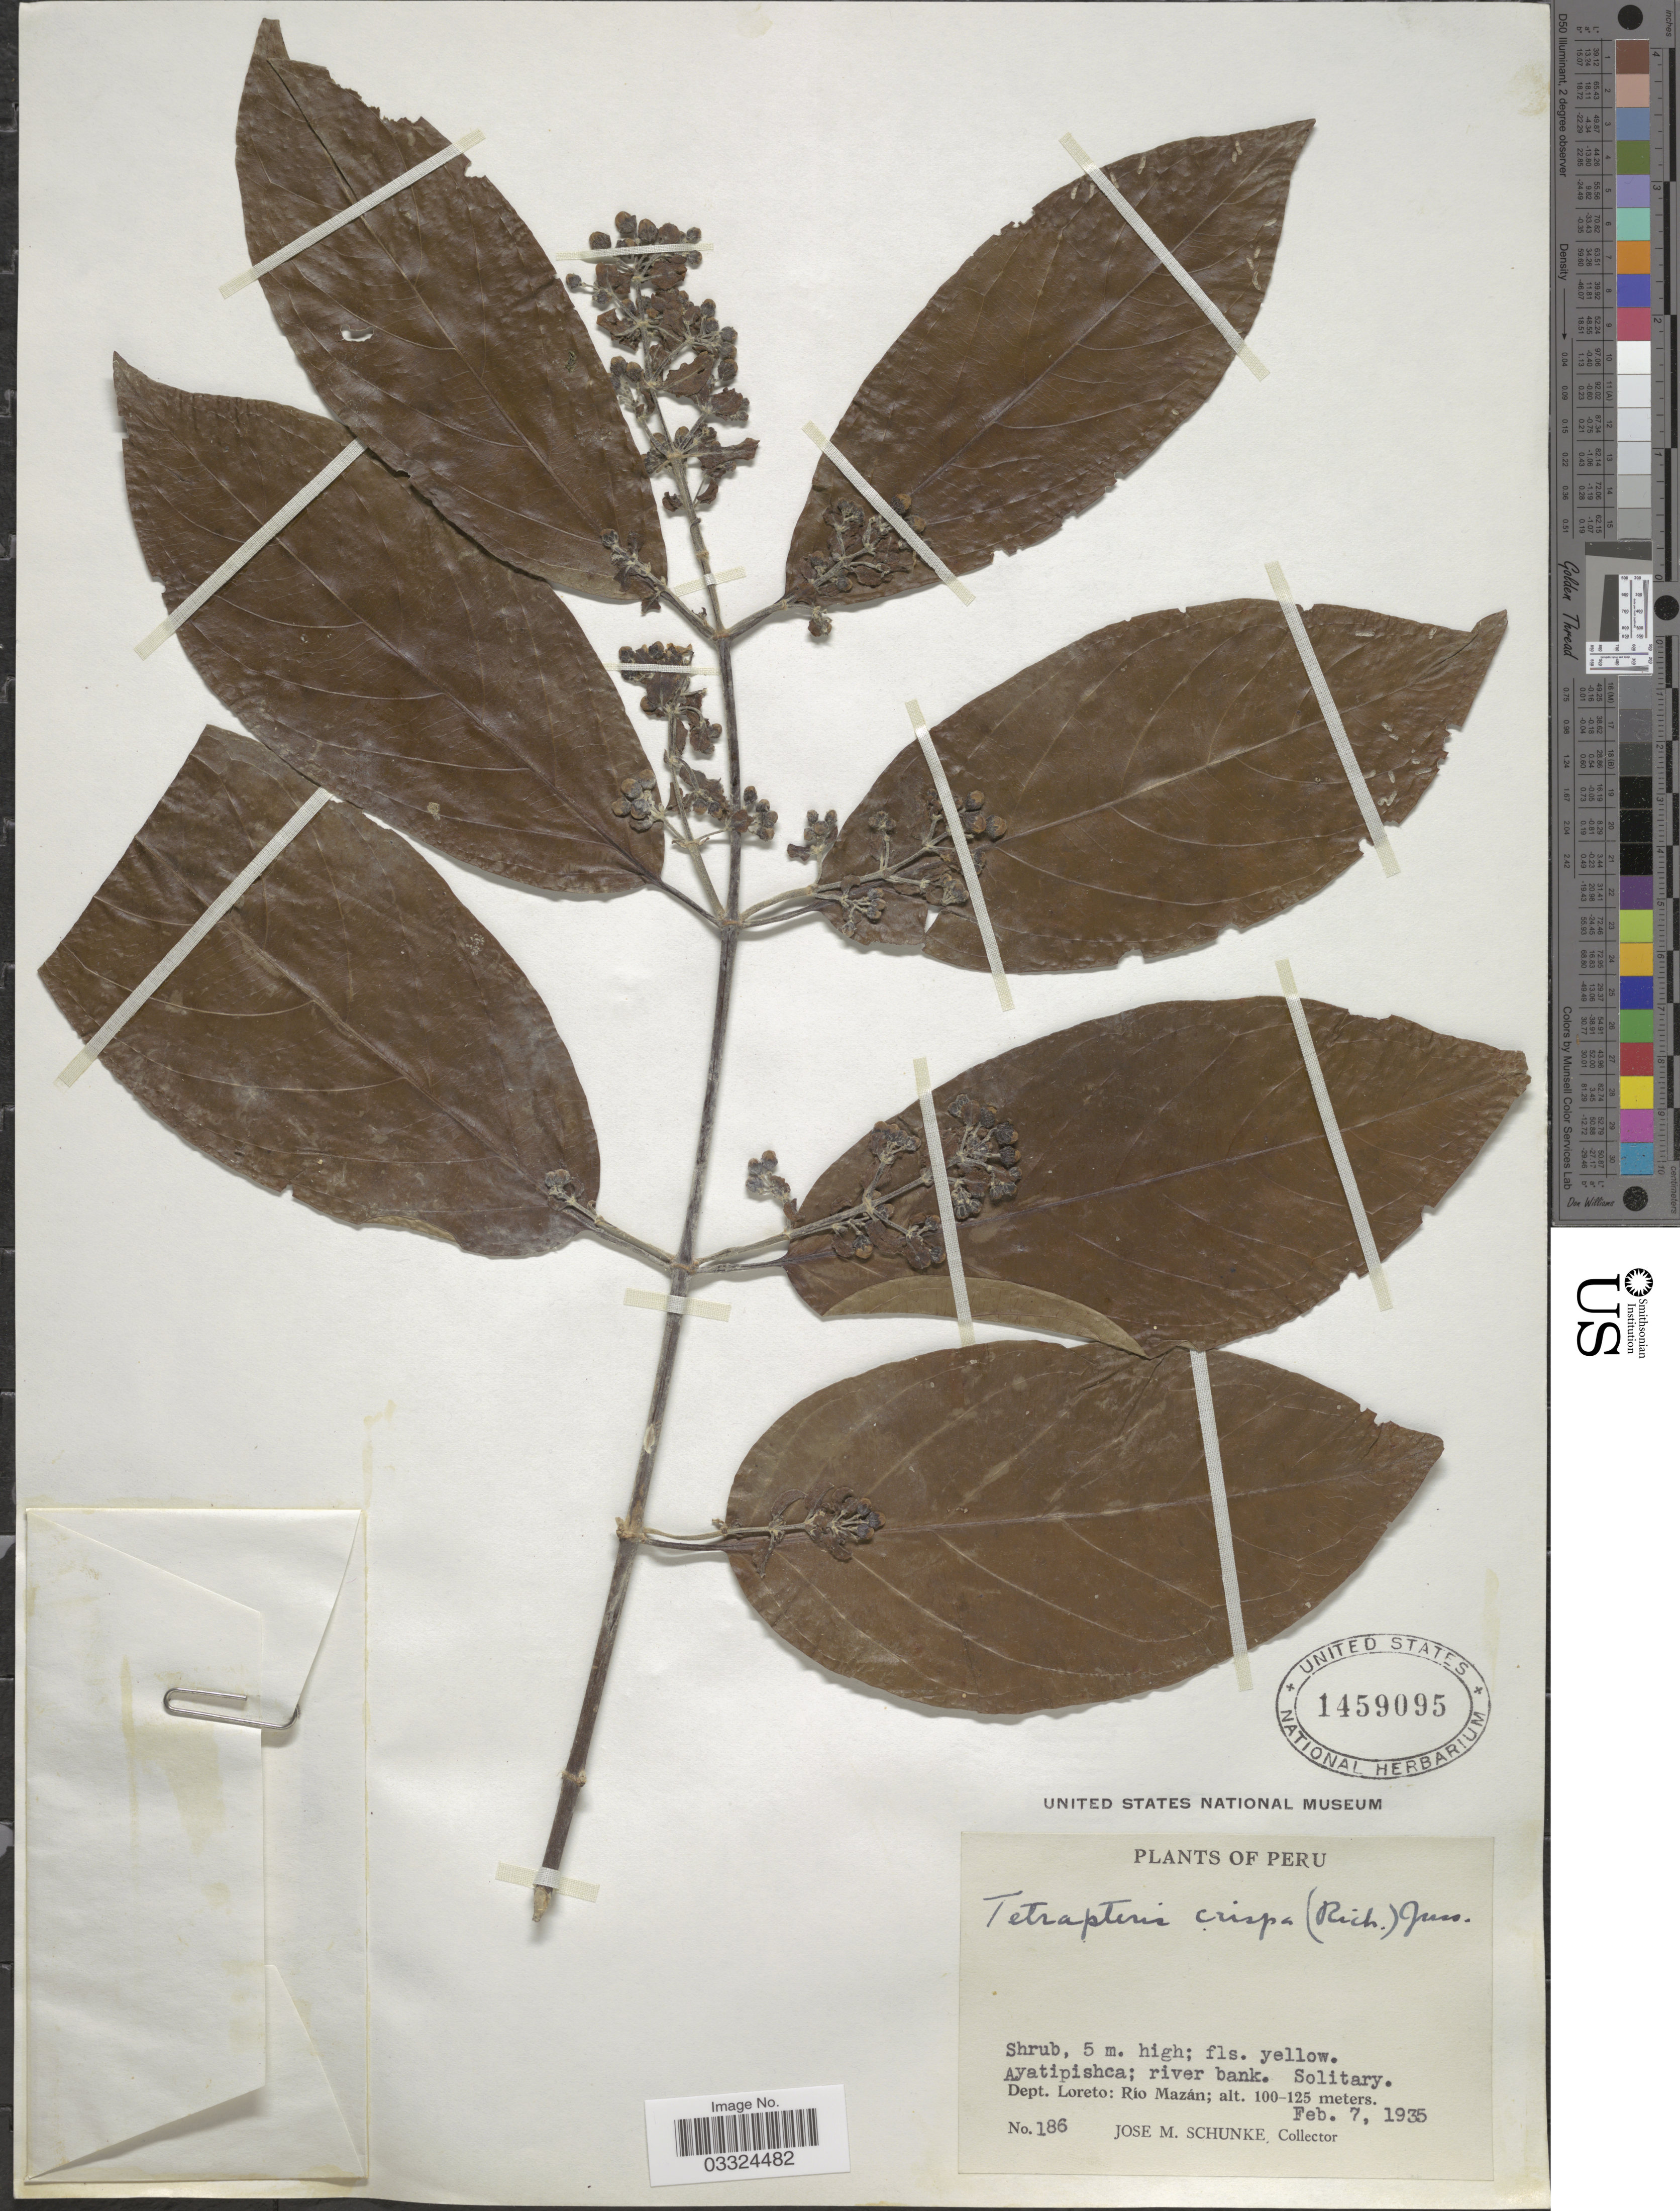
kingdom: Plantae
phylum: Tracheophyta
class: Magnoliopsida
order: Malpighiales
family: Malpighiaceae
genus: Tetrapterys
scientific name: Tetrapterys crispa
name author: A. Juss.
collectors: J. M. Schunke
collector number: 186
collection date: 1935-02-07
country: Peru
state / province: Loreto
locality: Dept. Loreto: Río Mazán.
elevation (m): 100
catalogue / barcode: US 1459095